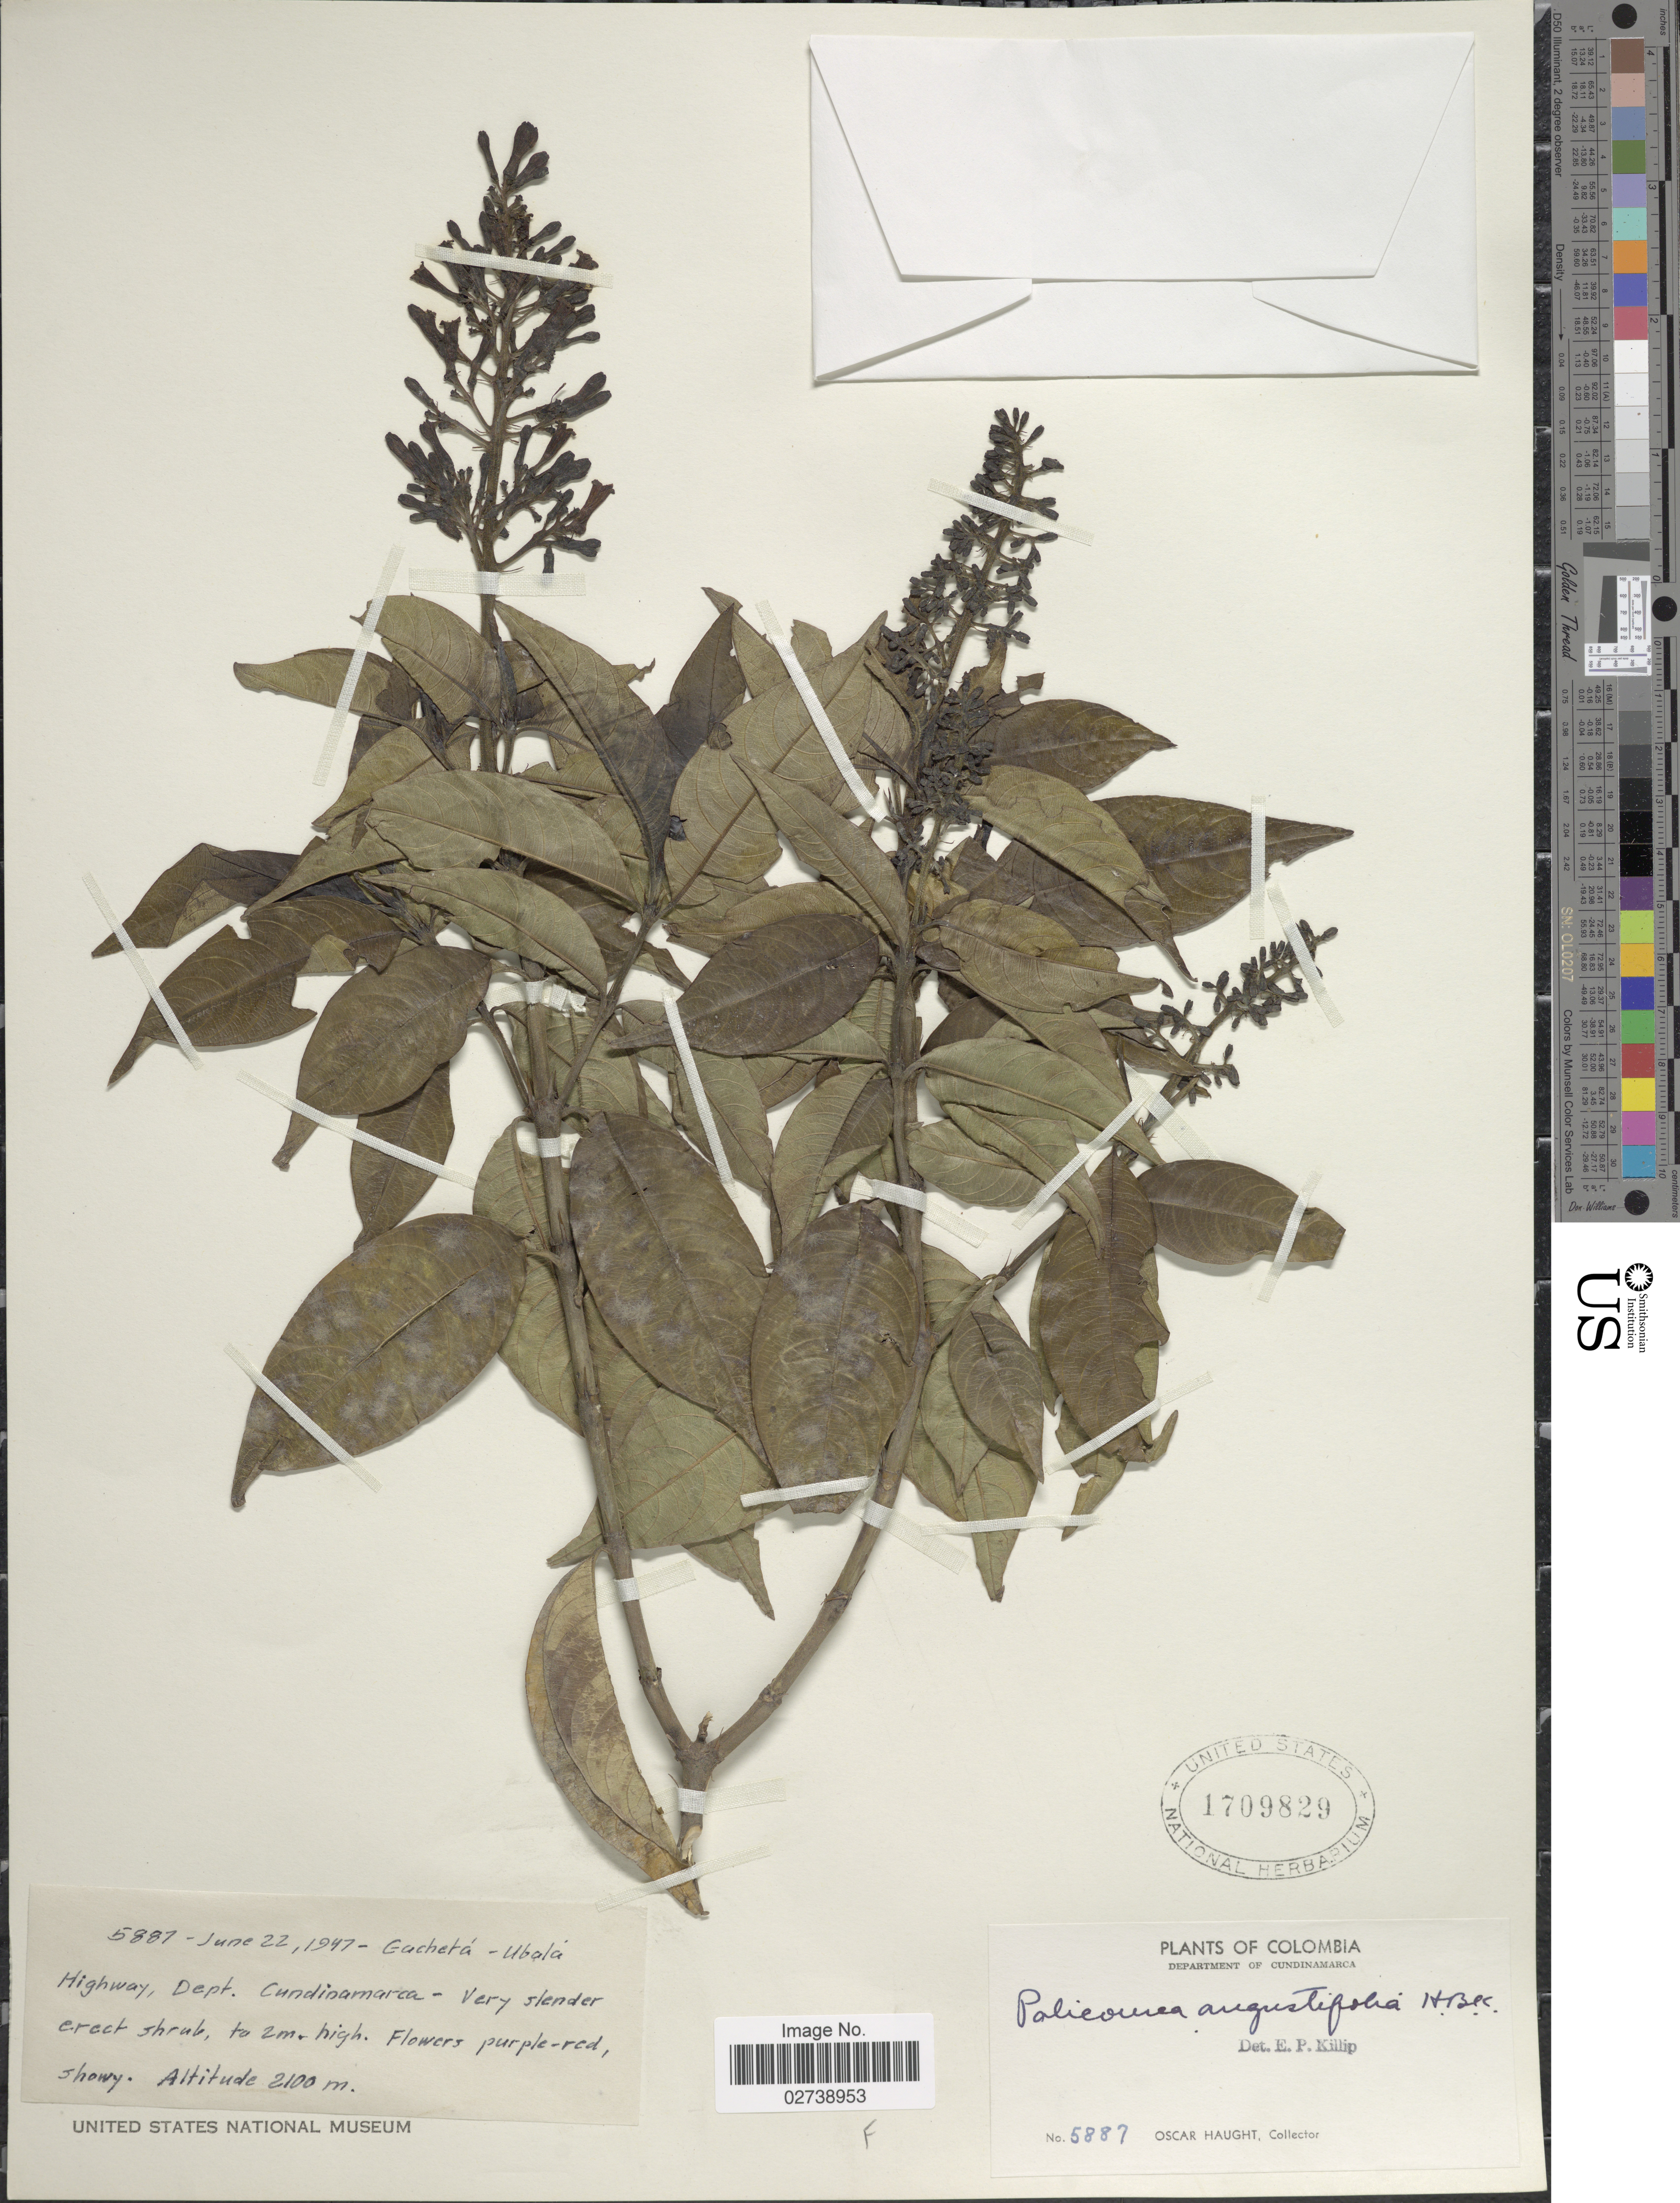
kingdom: Plantae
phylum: Tracheophyta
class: Magnoliopsida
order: Gentianales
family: Rubiaceae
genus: Palicourea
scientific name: Palicourea angustifolia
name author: Kunth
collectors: O. Haught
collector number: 5887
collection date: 1947-06-22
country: Colombia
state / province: Cundinamarca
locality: Highway, Dept. Cundinamarca. Gacheta - Ubala.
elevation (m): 2100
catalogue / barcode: US 1709829